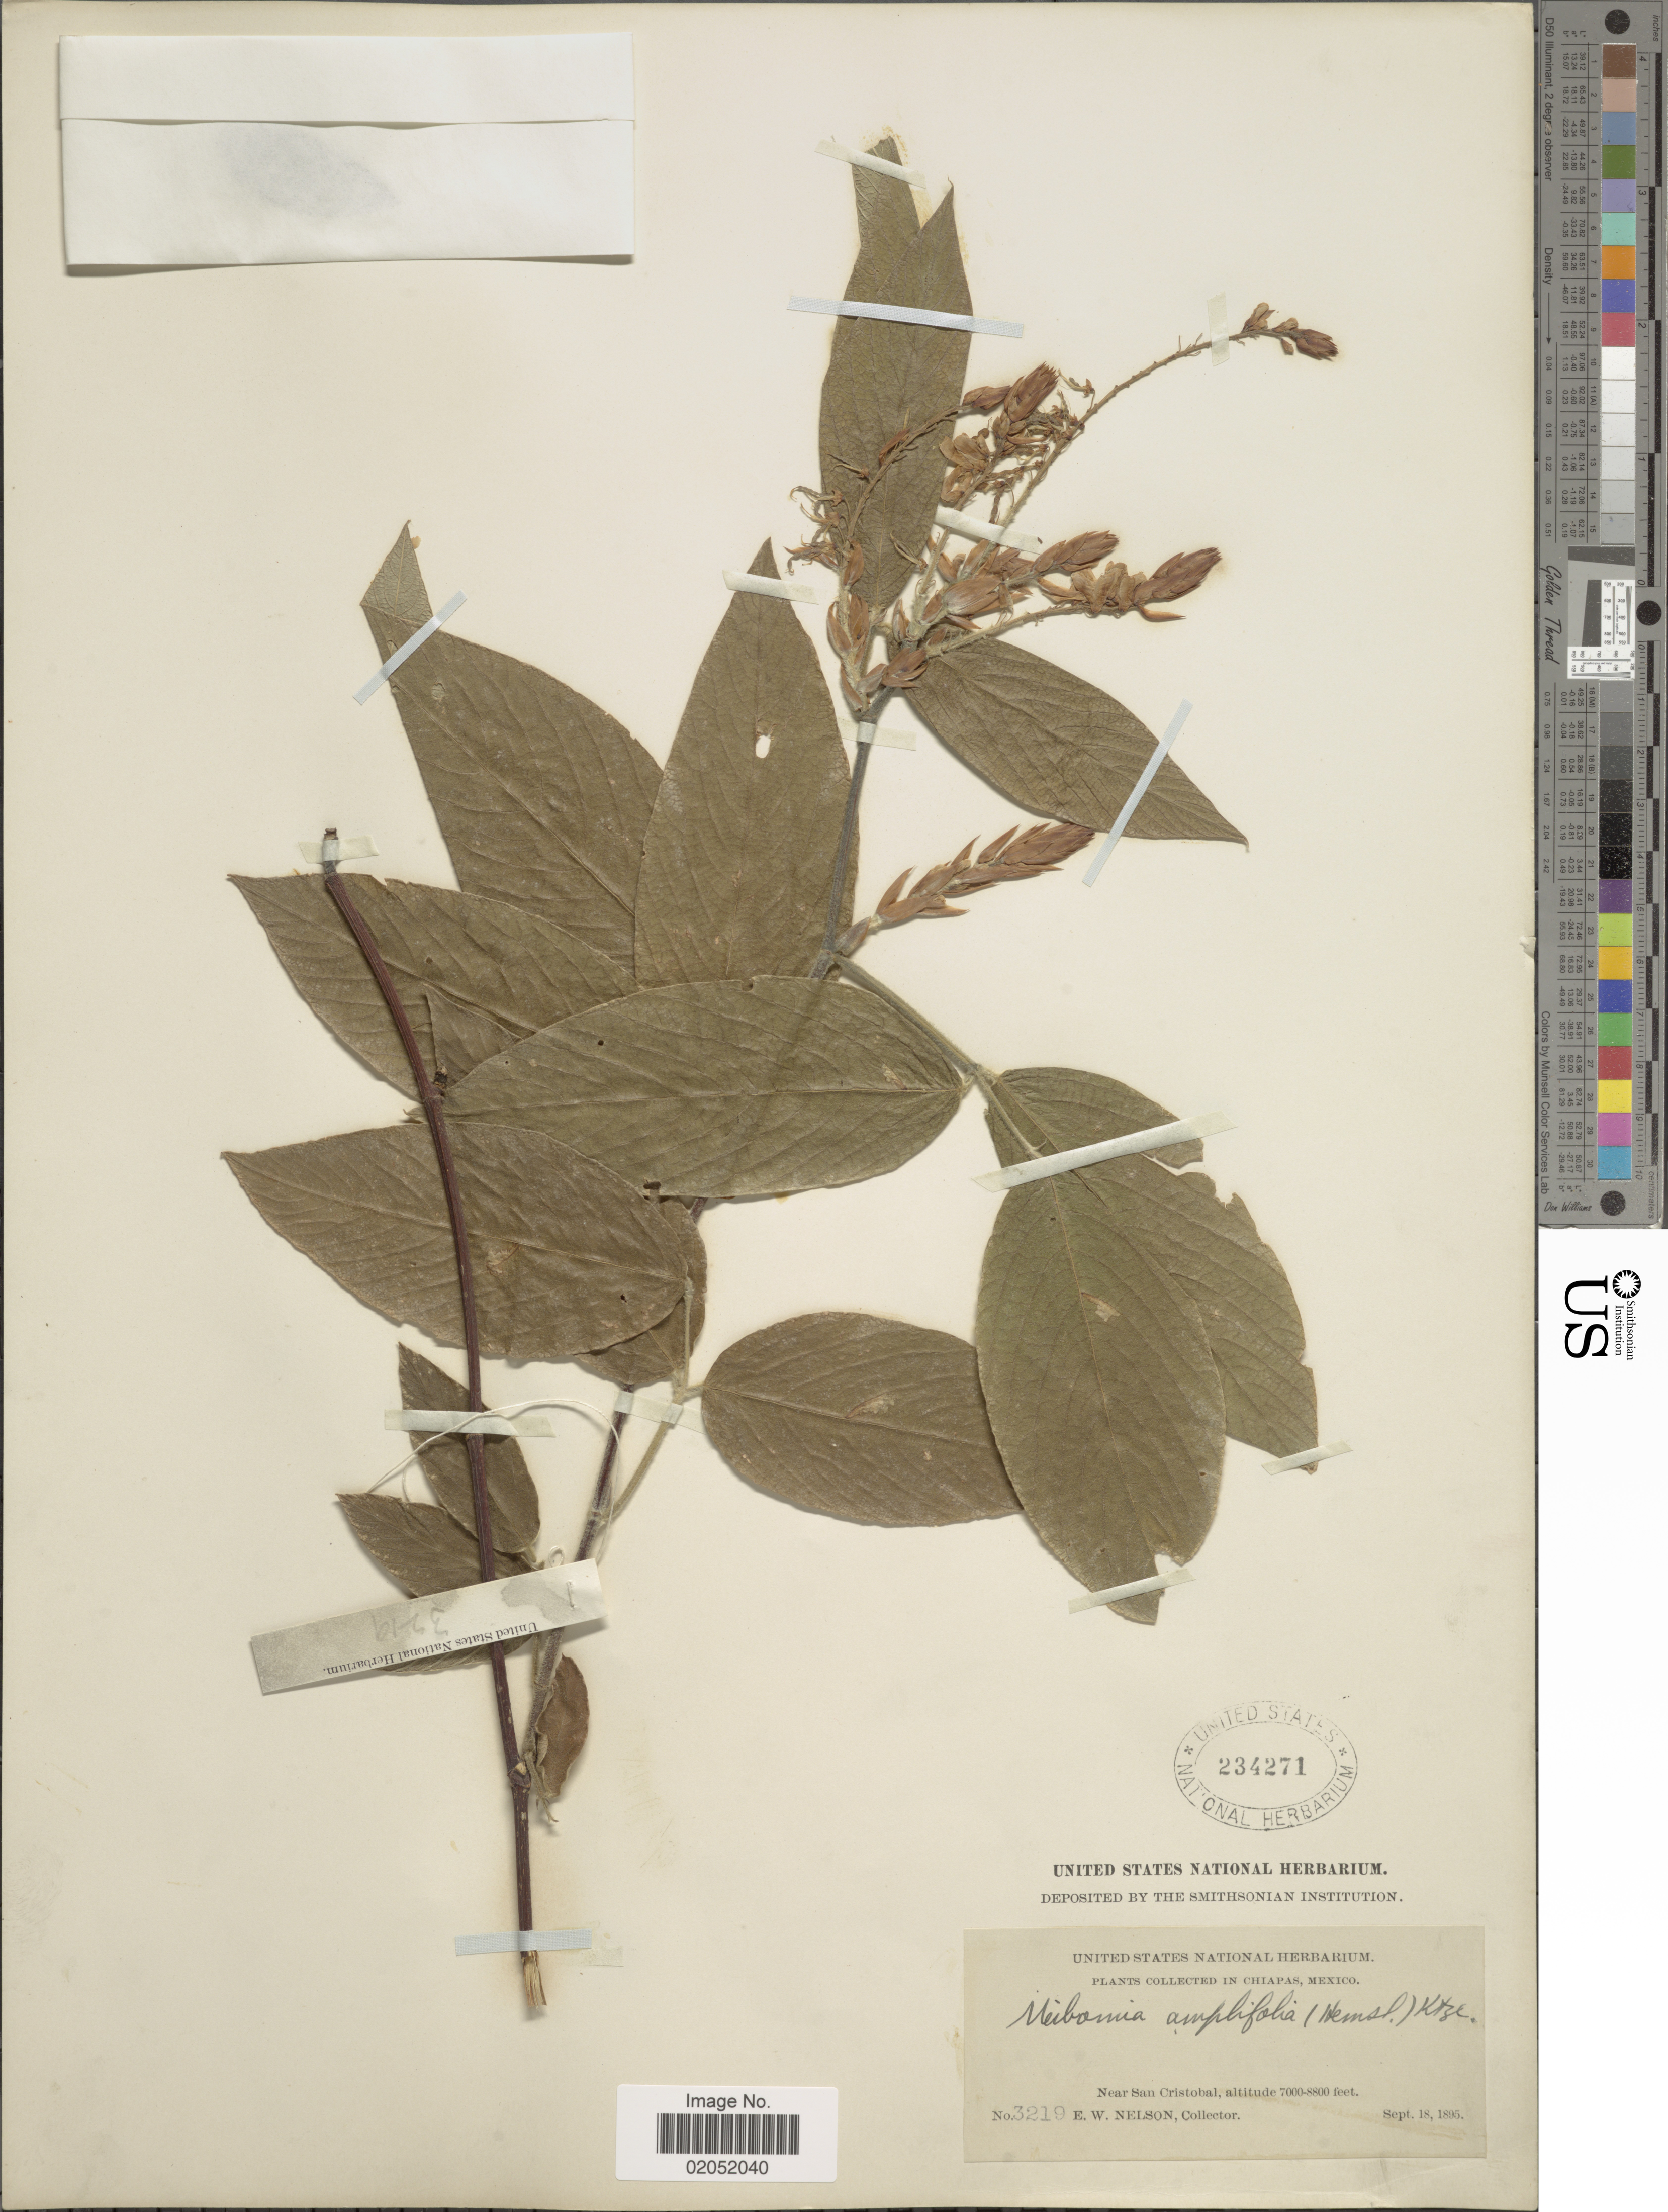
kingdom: Plantae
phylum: Tracheophyta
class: Magnoliopsida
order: Fabales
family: Fabaceae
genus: Desmodium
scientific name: Desmodium amplifolium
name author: Hemsl.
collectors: E. W. Nelson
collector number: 3219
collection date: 1895-09-18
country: Mexico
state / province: Chiapas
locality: Near San Cristobal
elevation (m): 2134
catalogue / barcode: US 234271